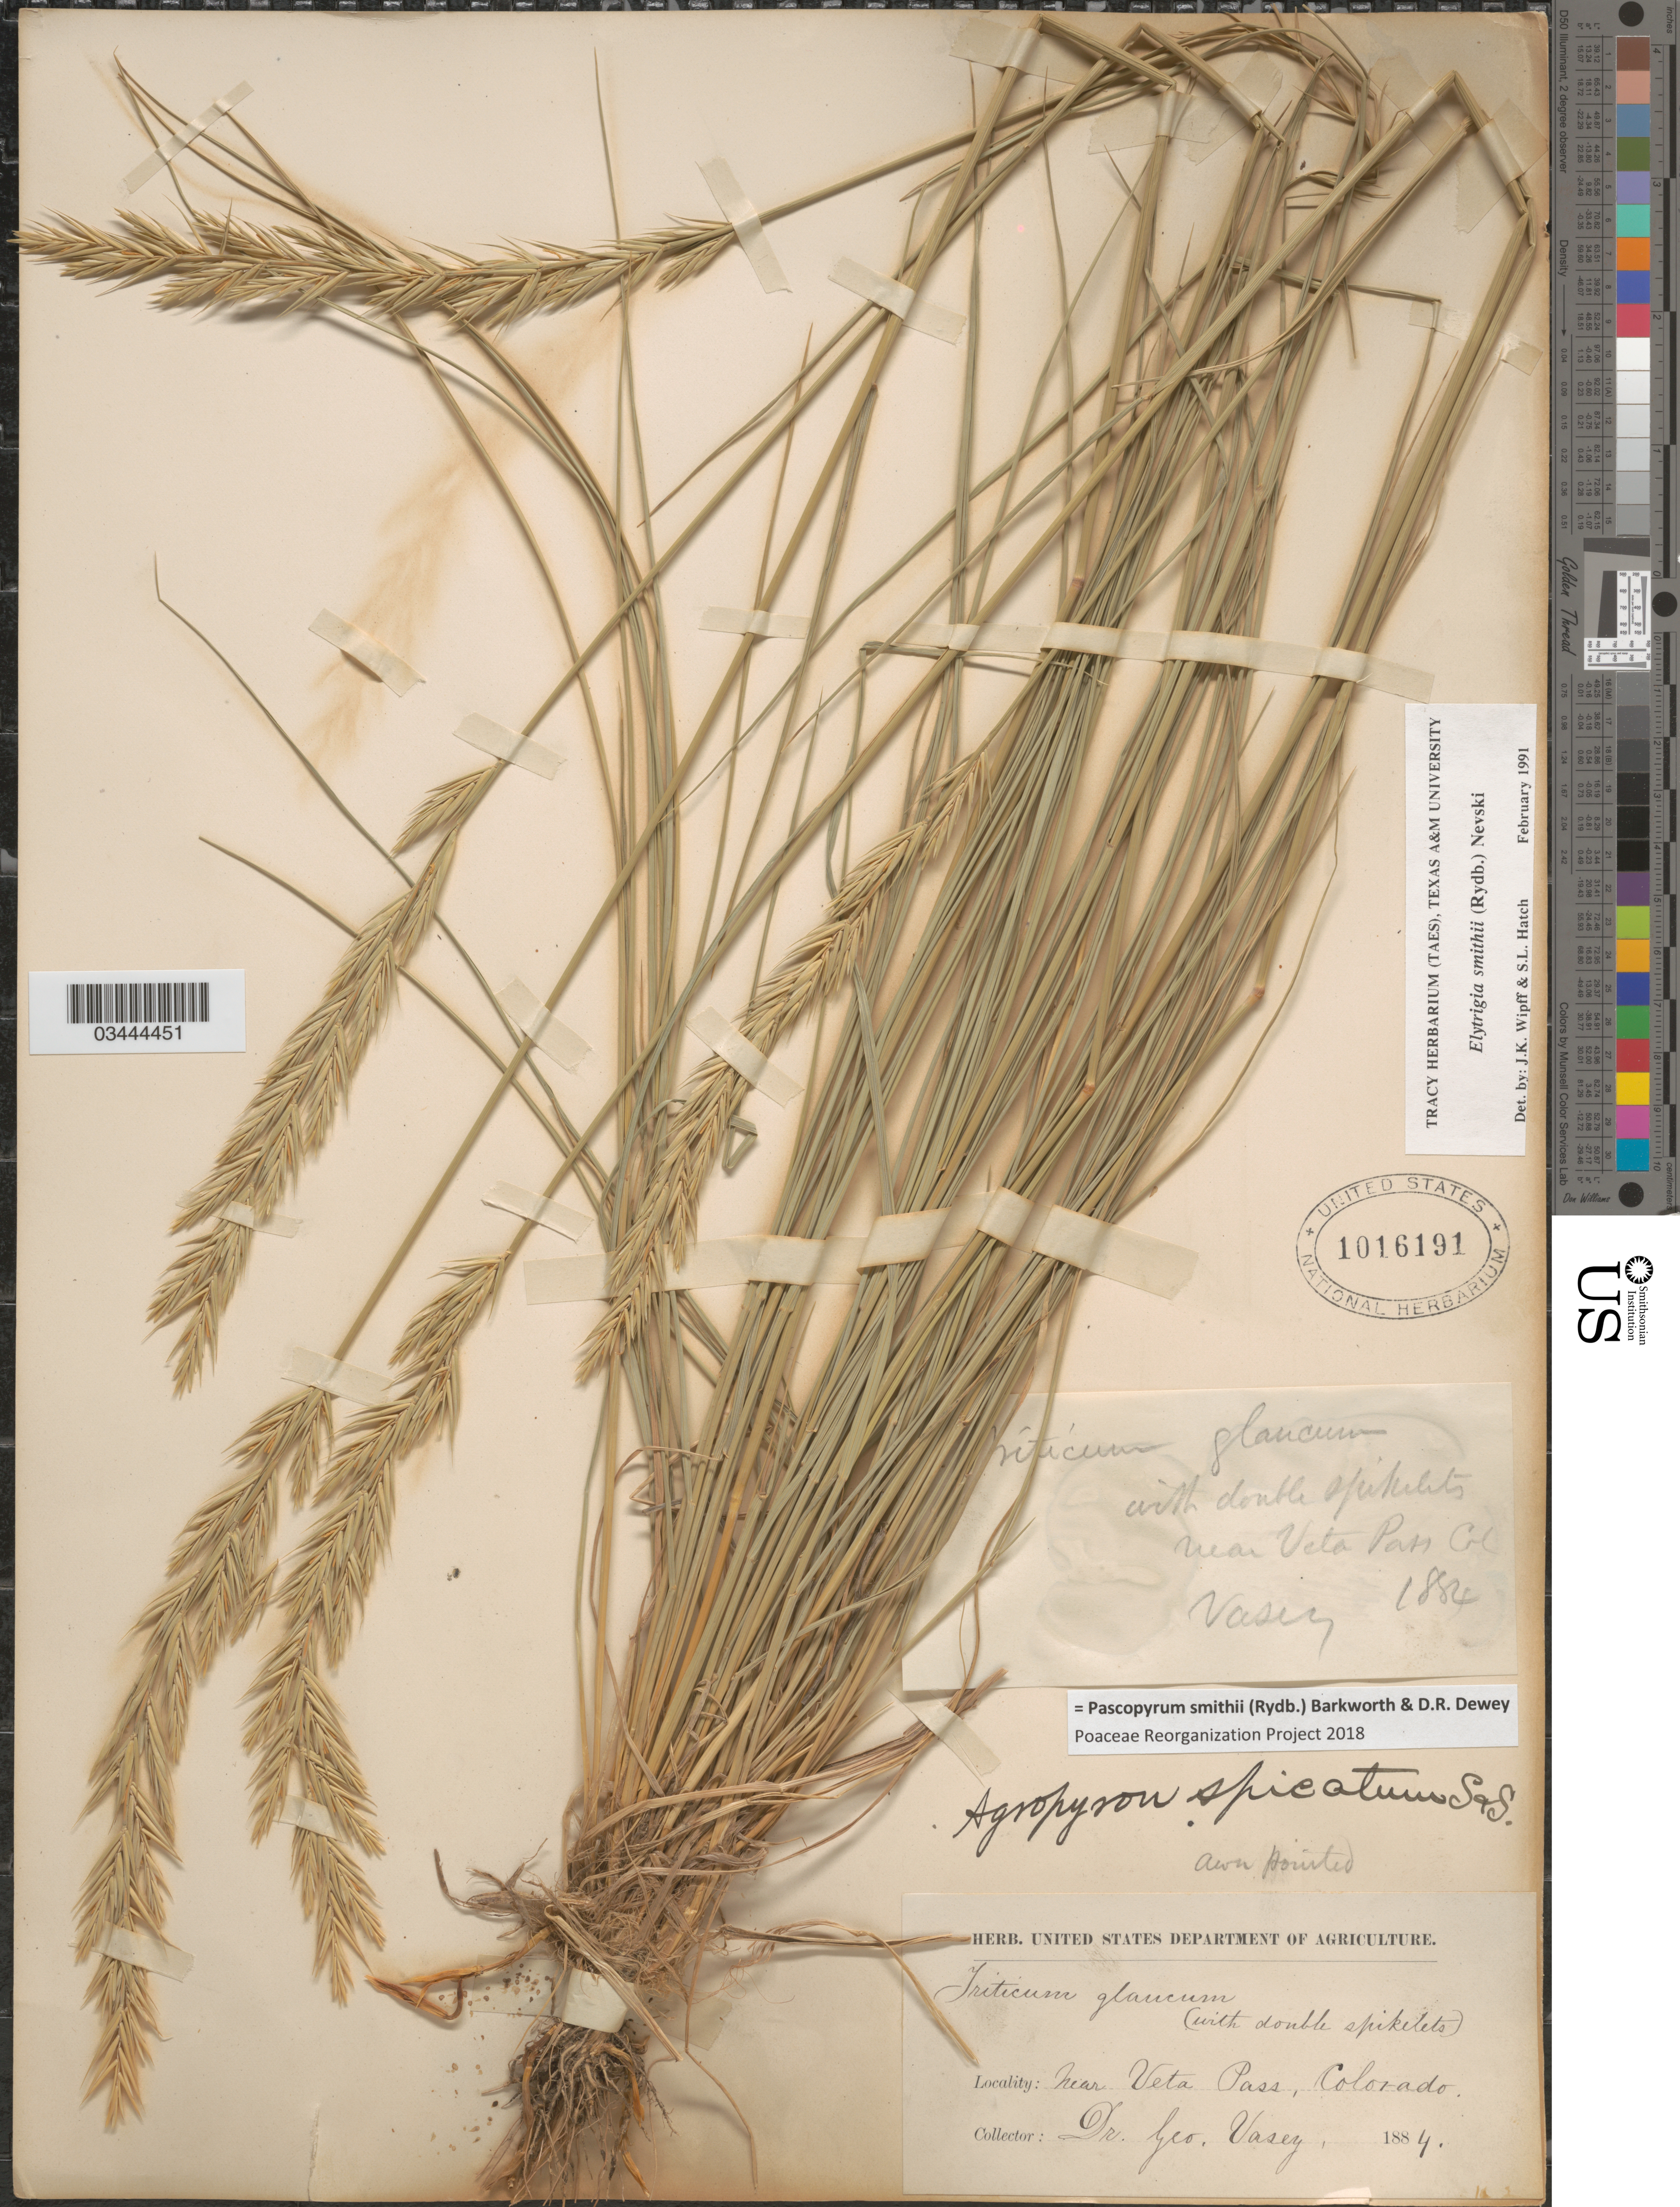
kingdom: Plantae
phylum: Tracheophyta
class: Liliopsida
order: Poales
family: Poaceae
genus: Pascopyrum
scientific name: Pascopyrum smithii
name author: (Rydb.) Barkworth & Dewey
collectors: G. R. Vasey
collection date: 1884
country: United States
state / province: Colorado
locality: Near Veta Pass.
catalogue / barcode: US 1016191